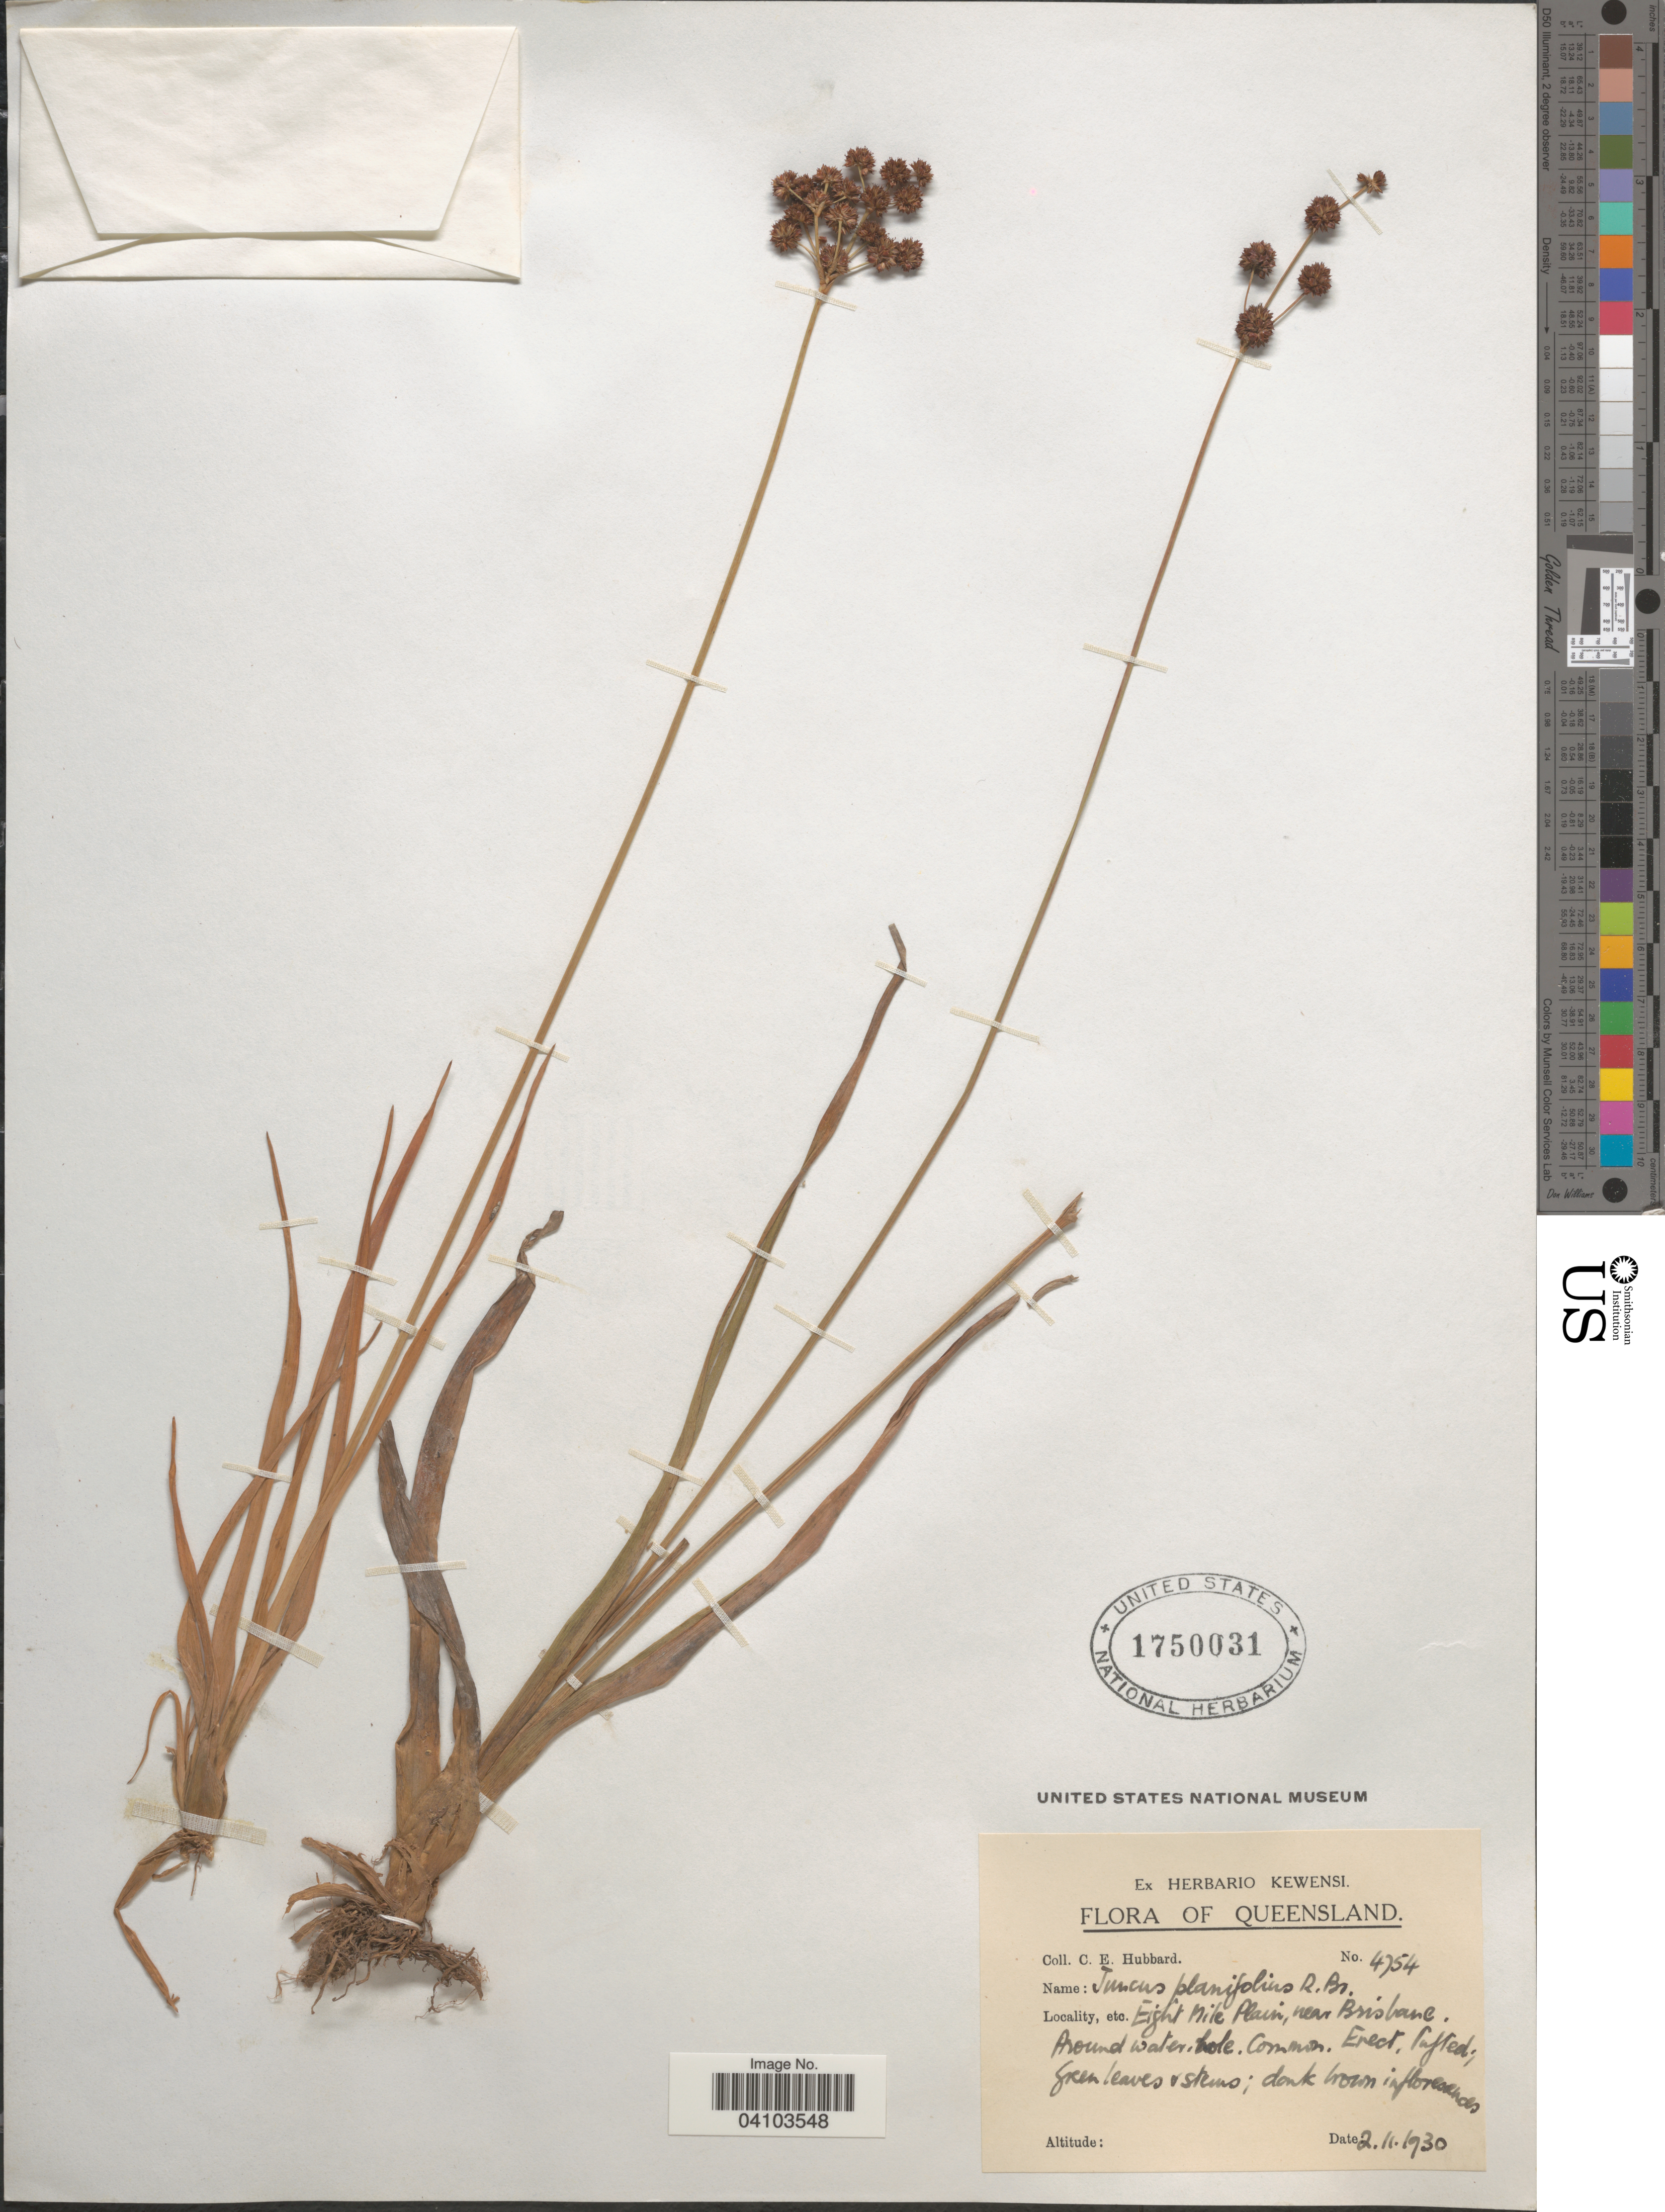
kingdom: Plantae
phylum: Tracheophyta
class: Liliopsida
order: Poales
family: Juncaceae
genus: Juncus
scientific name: Juncus planifolius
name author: R. Br.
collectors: C. E. Hubbard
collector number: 4754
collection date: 1930-11-02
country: Australia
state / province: Queensland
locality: Eight Mile Plain, near Brisbane.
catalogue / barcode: US 1750031